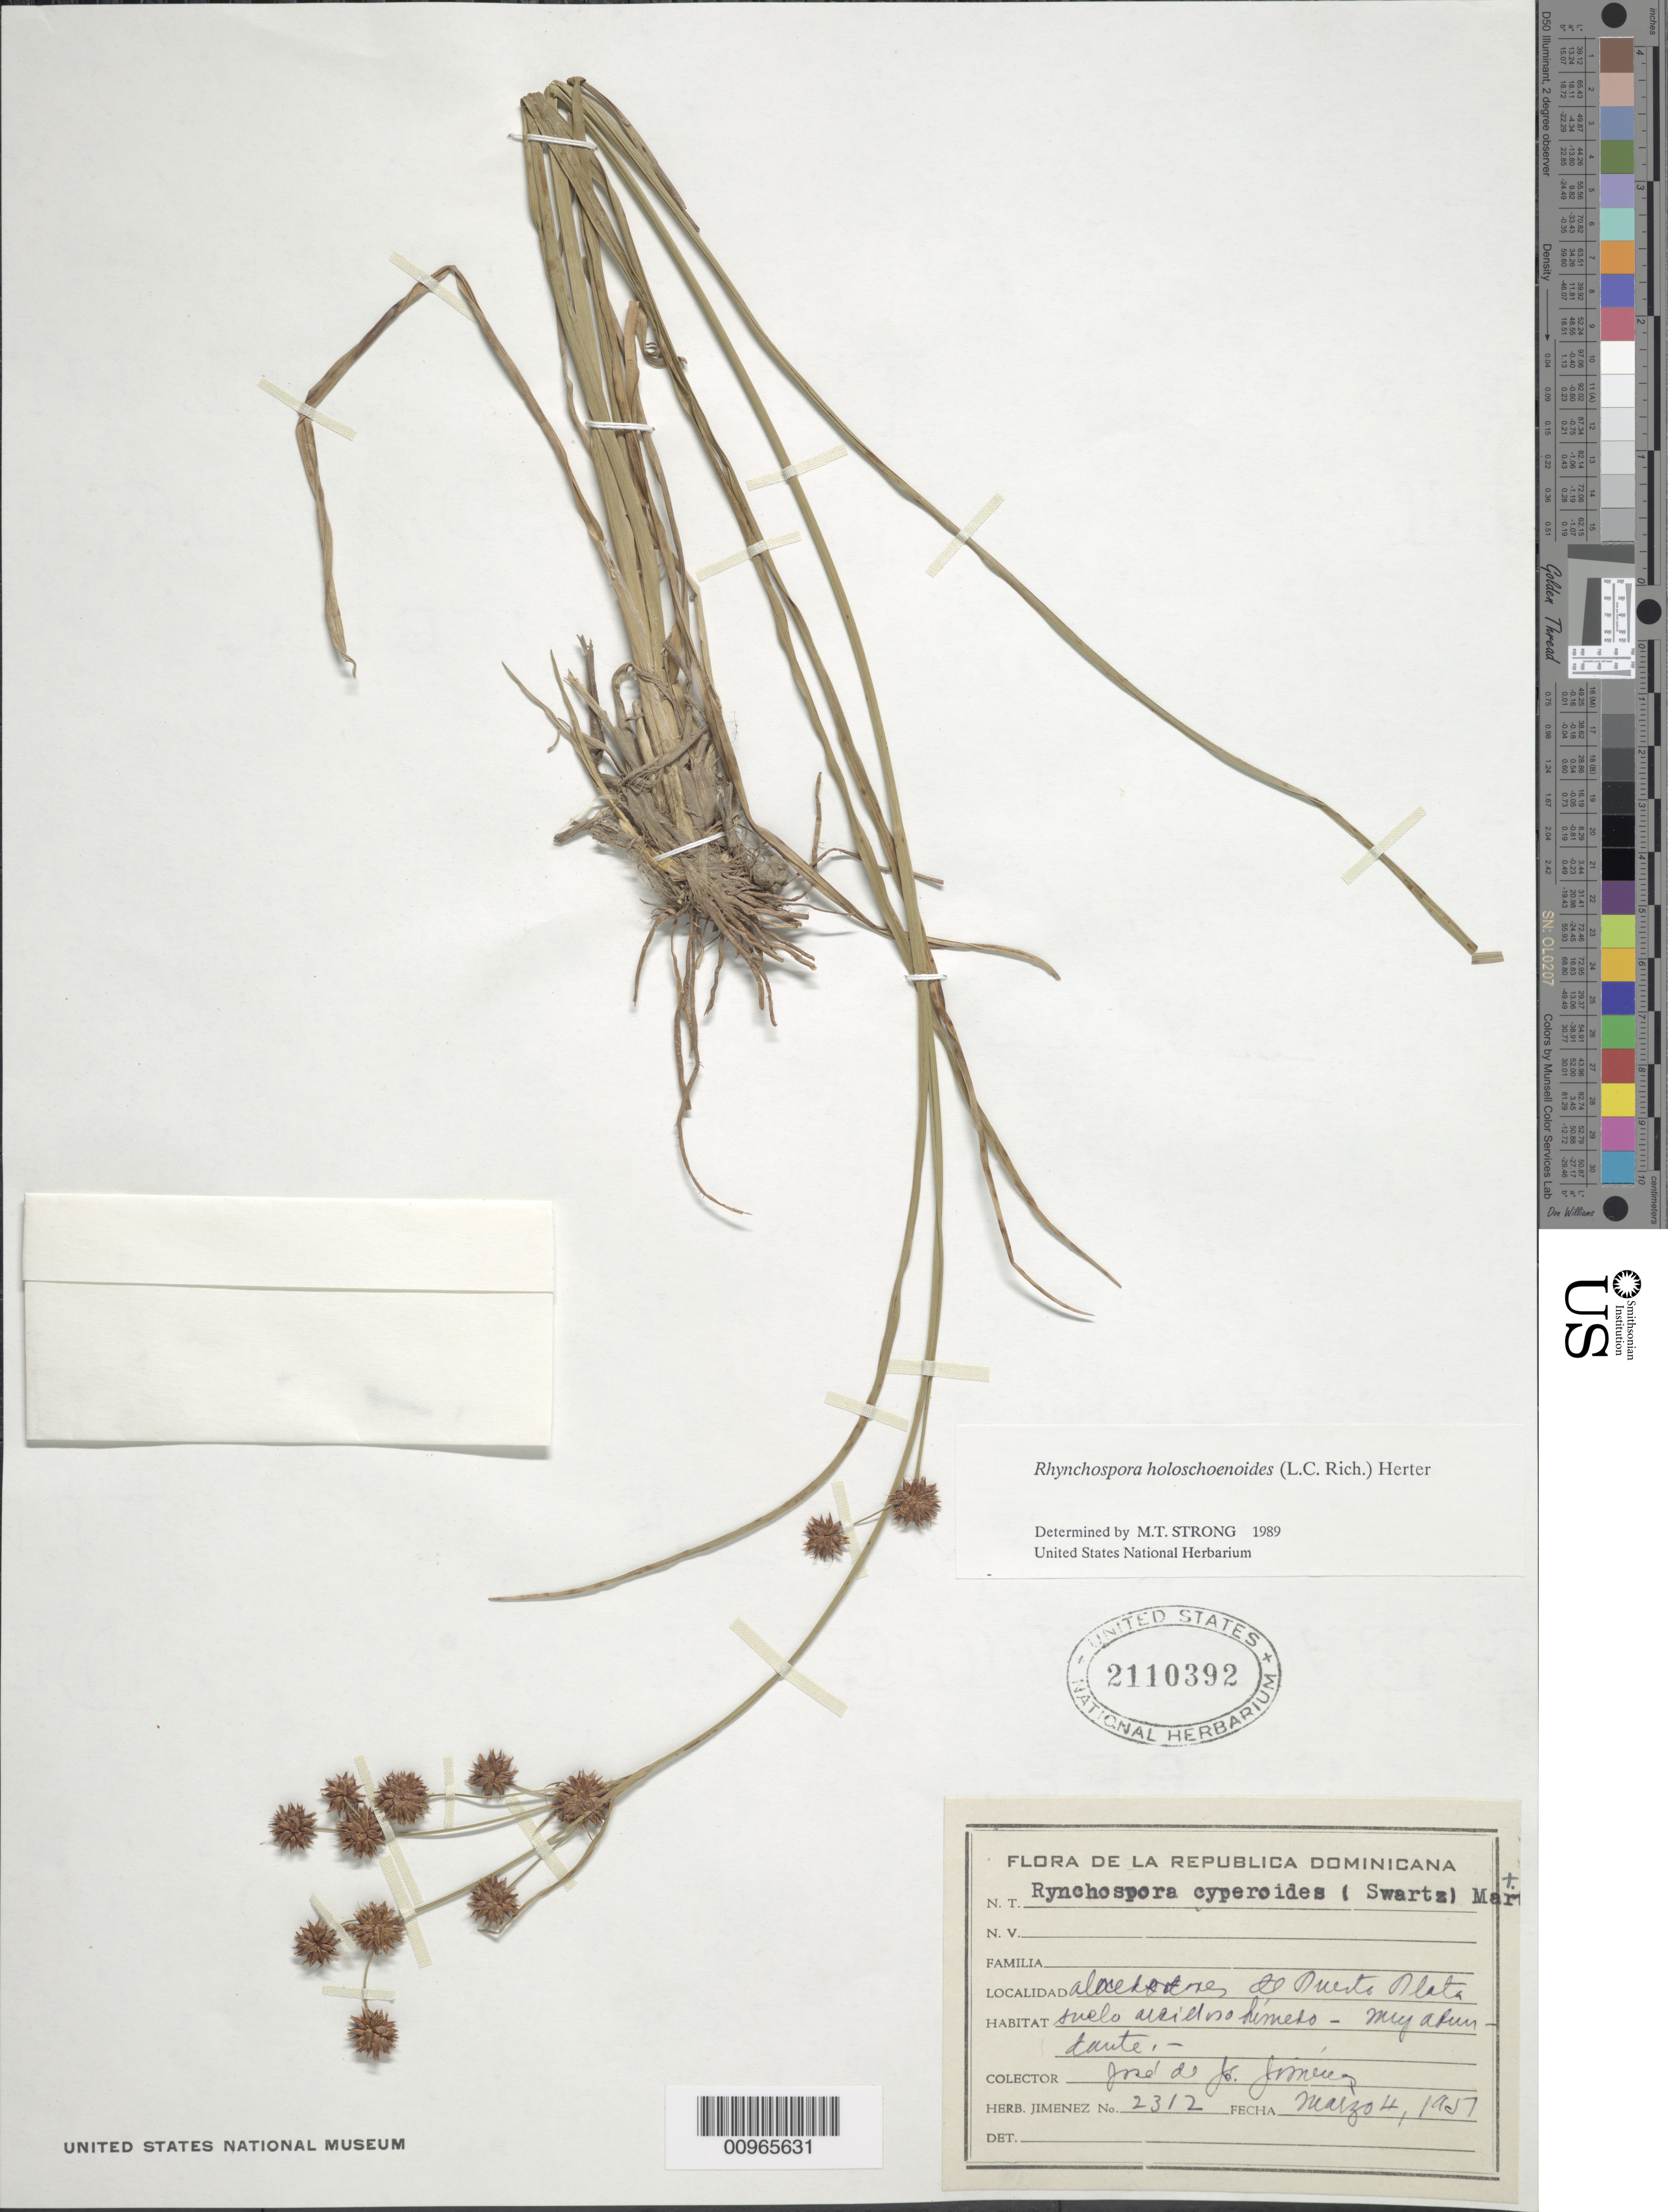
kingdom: Plantae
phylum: Tracheophyta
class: Liliopsida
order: Poales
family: Cyperaceae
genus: Rhynchospora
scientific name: Rhynchospora holoschoenoides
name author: (Rich.) Herter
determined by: Strong, M. T., (US), Smithsonian Institution - National Museum of Natural History (UNITED STATES)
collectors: J. J. Jiménez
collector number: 2312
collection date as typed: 04 Mar 1951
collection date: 1951-03-04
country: Dominican Republic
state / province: Puerto Plata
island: Hispaniola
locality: Alrededores de Puerto Plata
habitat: Suelo arciloso húmedo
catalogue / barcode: US 2110392